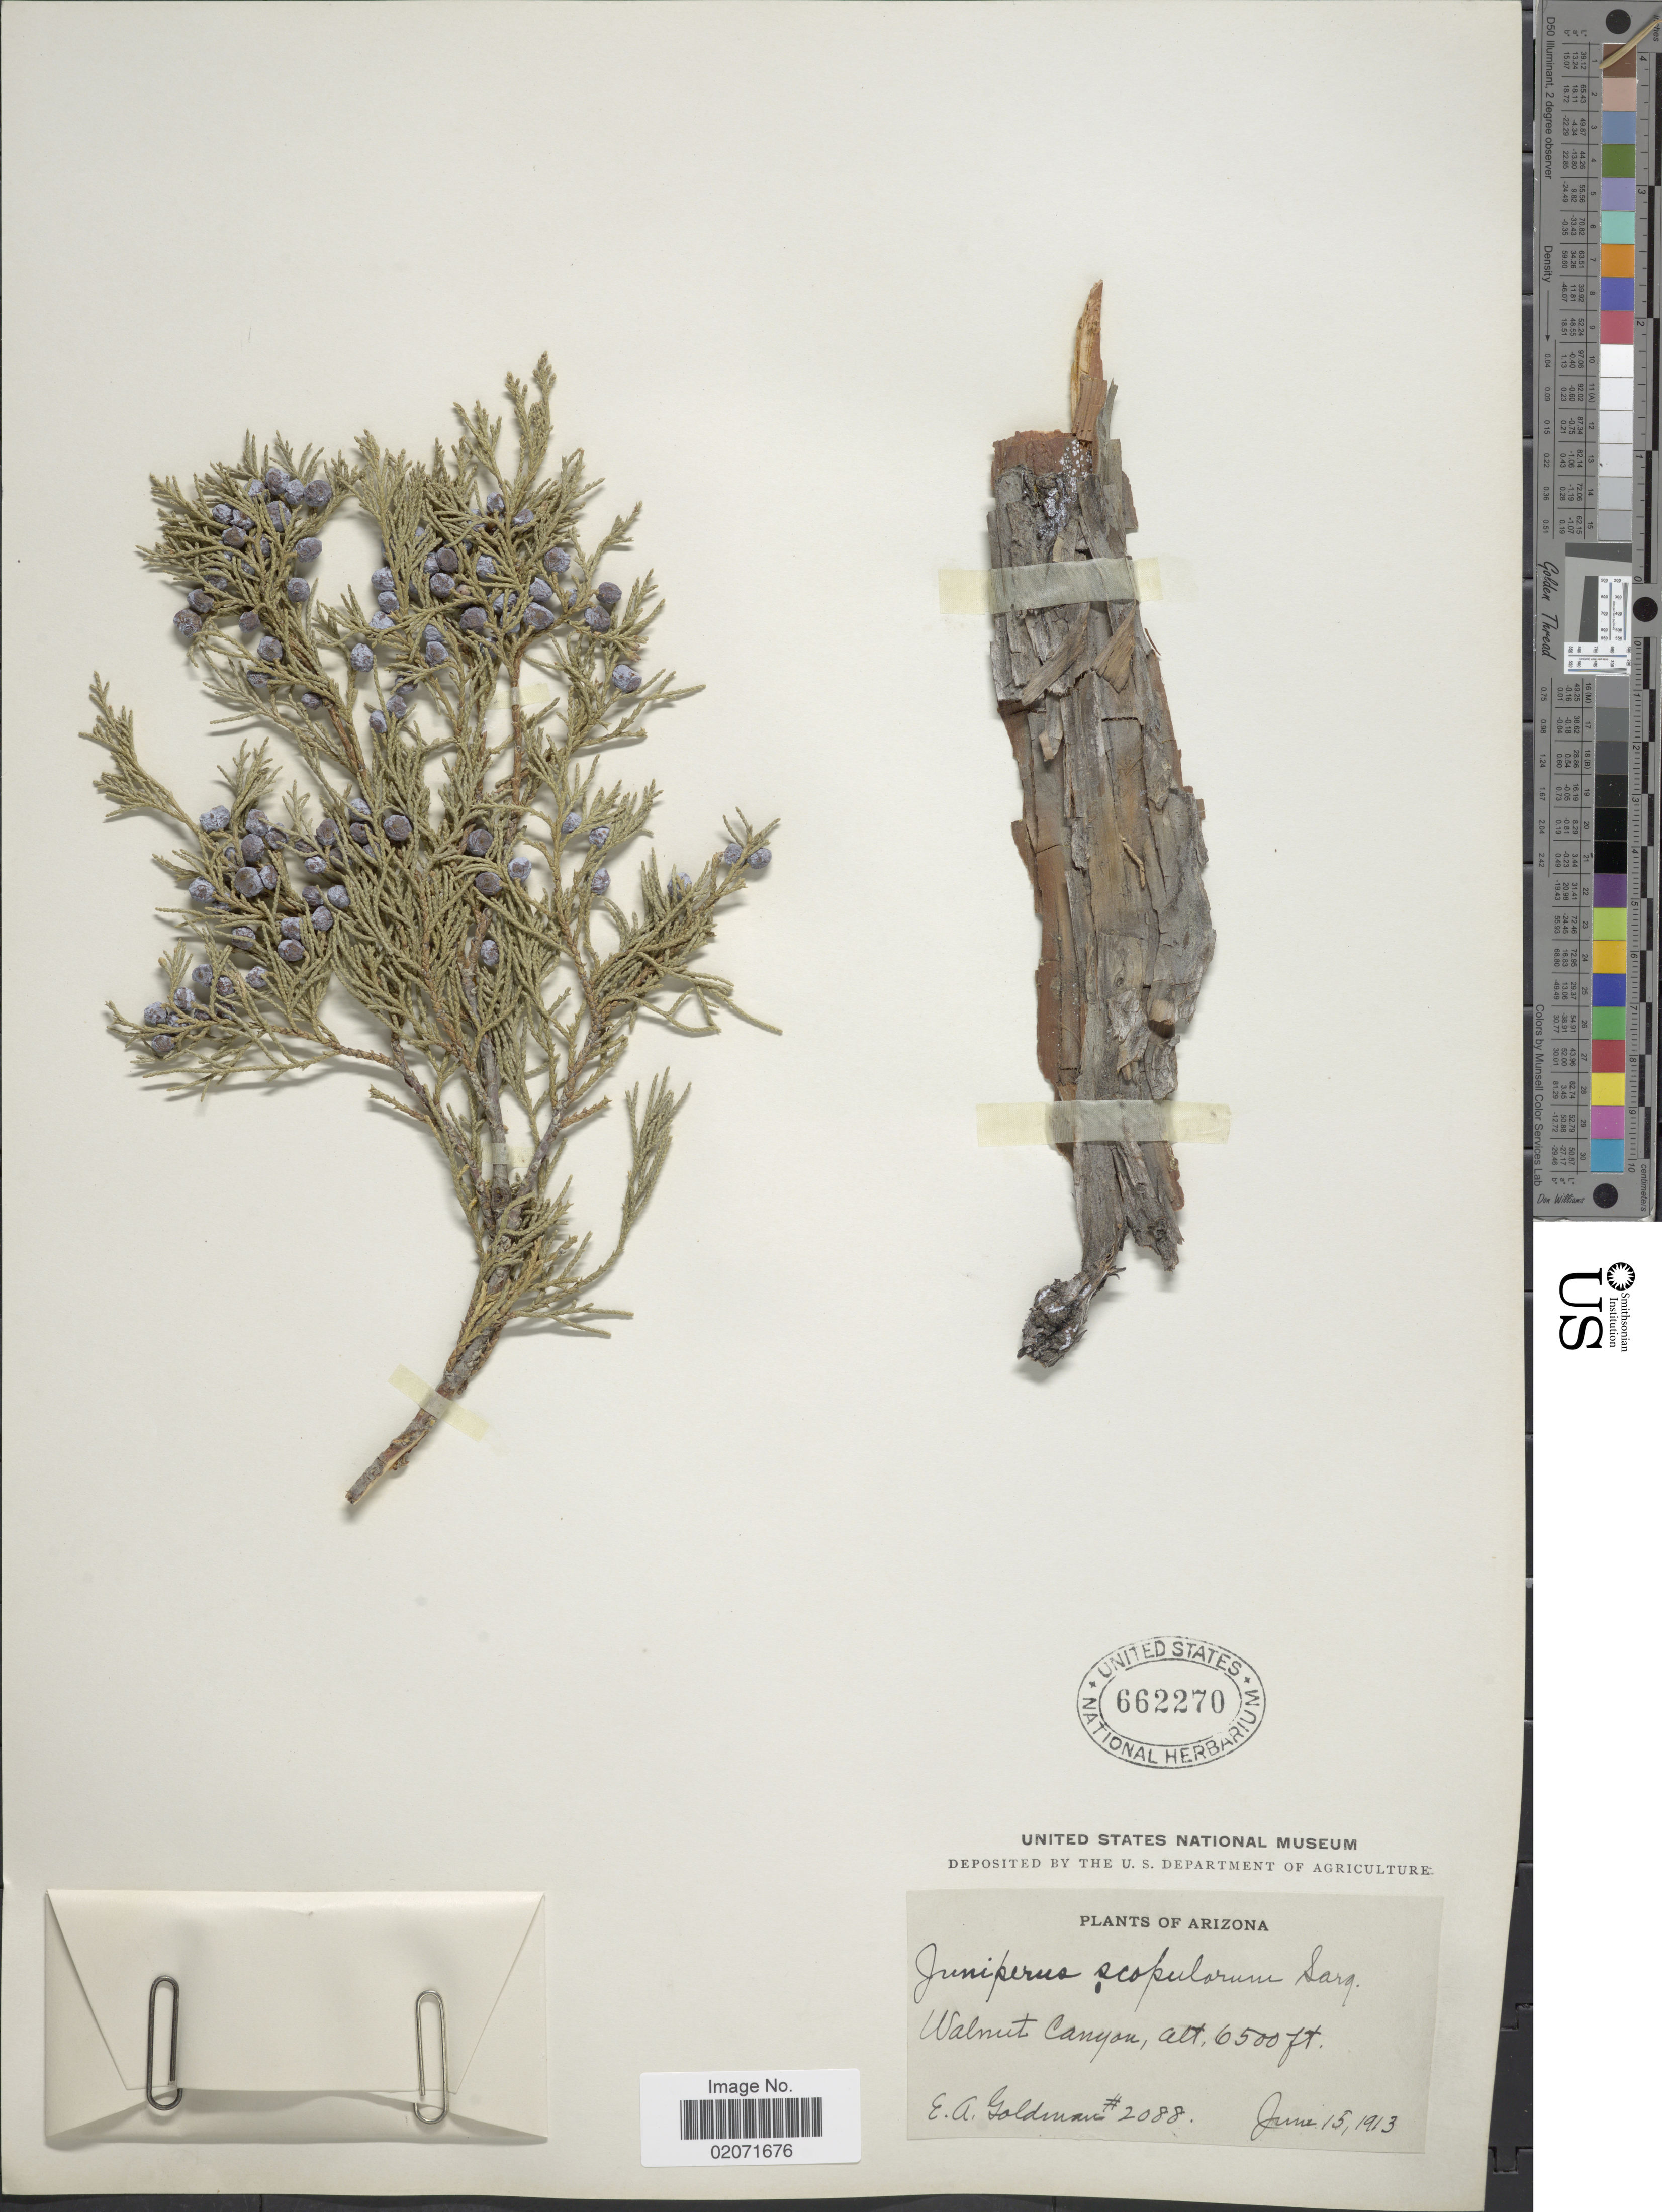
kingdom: Plantae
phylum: Tracheophyta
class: Pinopsida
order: Pinales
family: Cupressaceae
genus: Juniperus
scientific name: Juniperus scopulorum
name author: Sarg.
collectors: E. A. Goldman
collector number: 2088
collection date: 1913-06-15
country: United States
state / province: Arizona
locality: Walnut Canyon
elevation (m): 1981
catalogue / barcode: US 662270